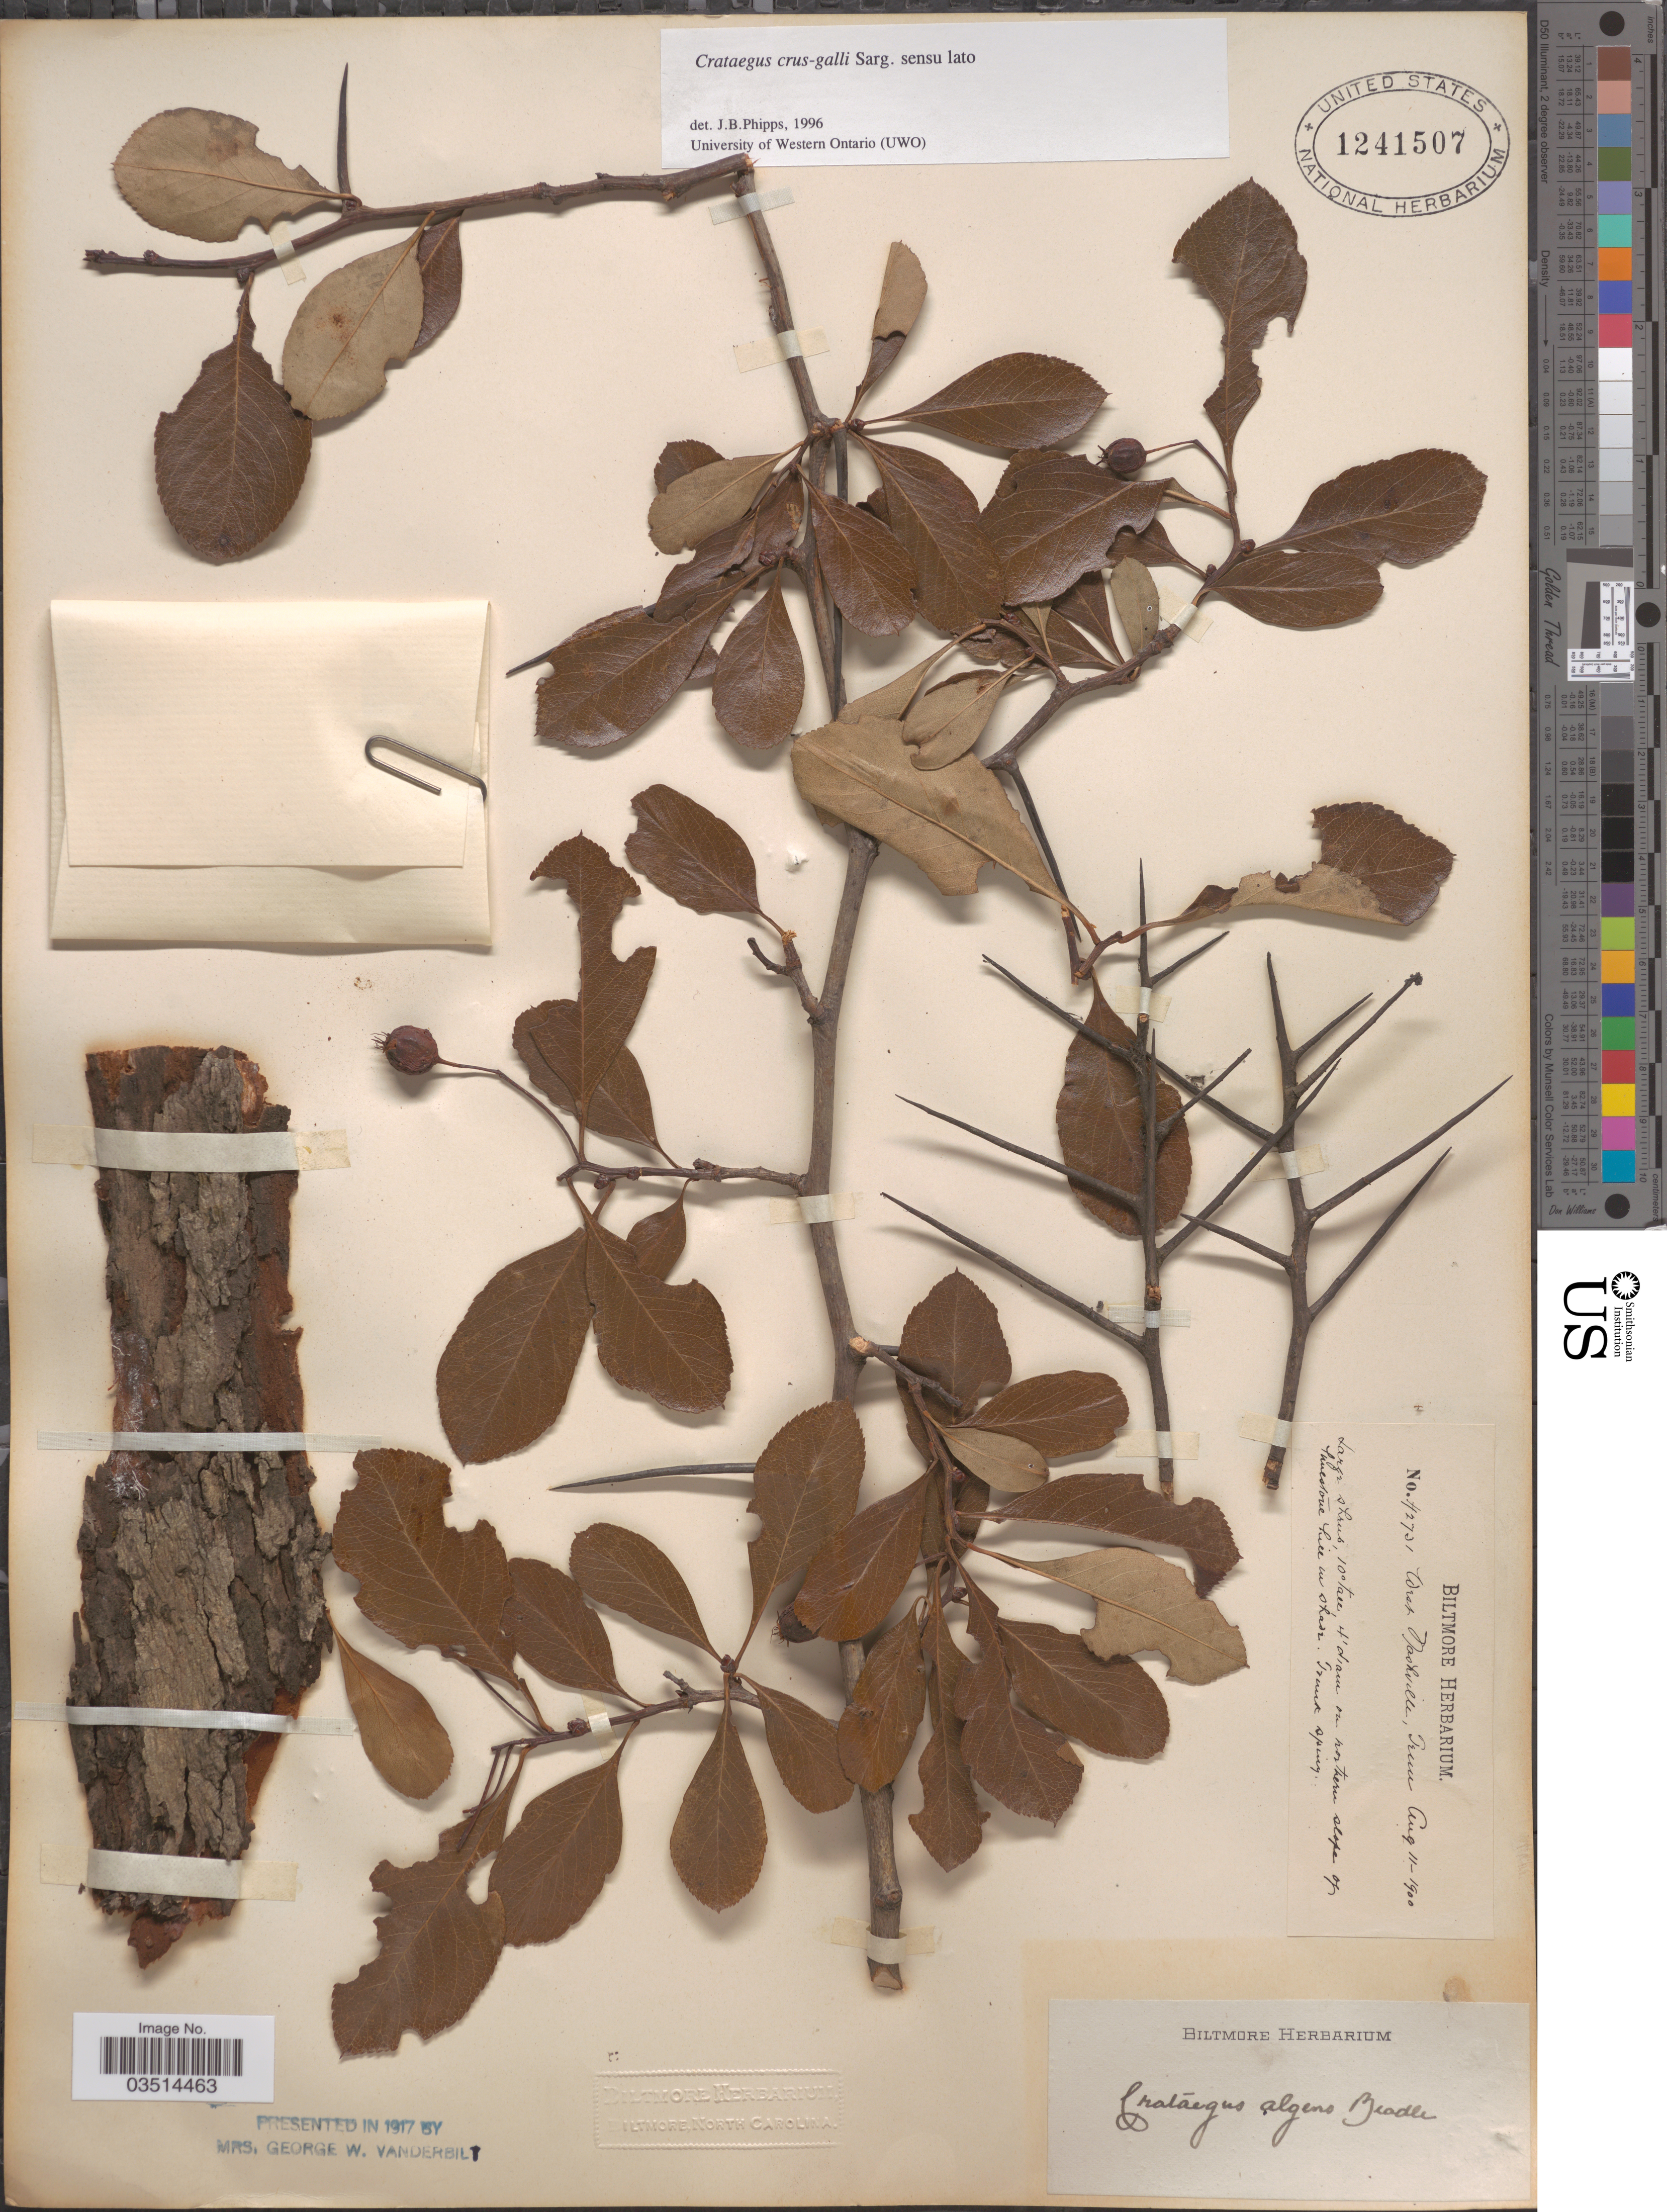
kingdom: Plantae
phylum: Tracheophyta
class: Magnoliopsida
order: Rosales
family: Rosaceae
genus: Crataegus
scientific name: Crataegus crus-galli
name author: L.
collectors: ex herb. Biltmore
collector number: H2731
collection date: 1900-08-11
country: United States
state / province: Tennessee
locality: West Nashville.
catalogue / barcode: US 1241507